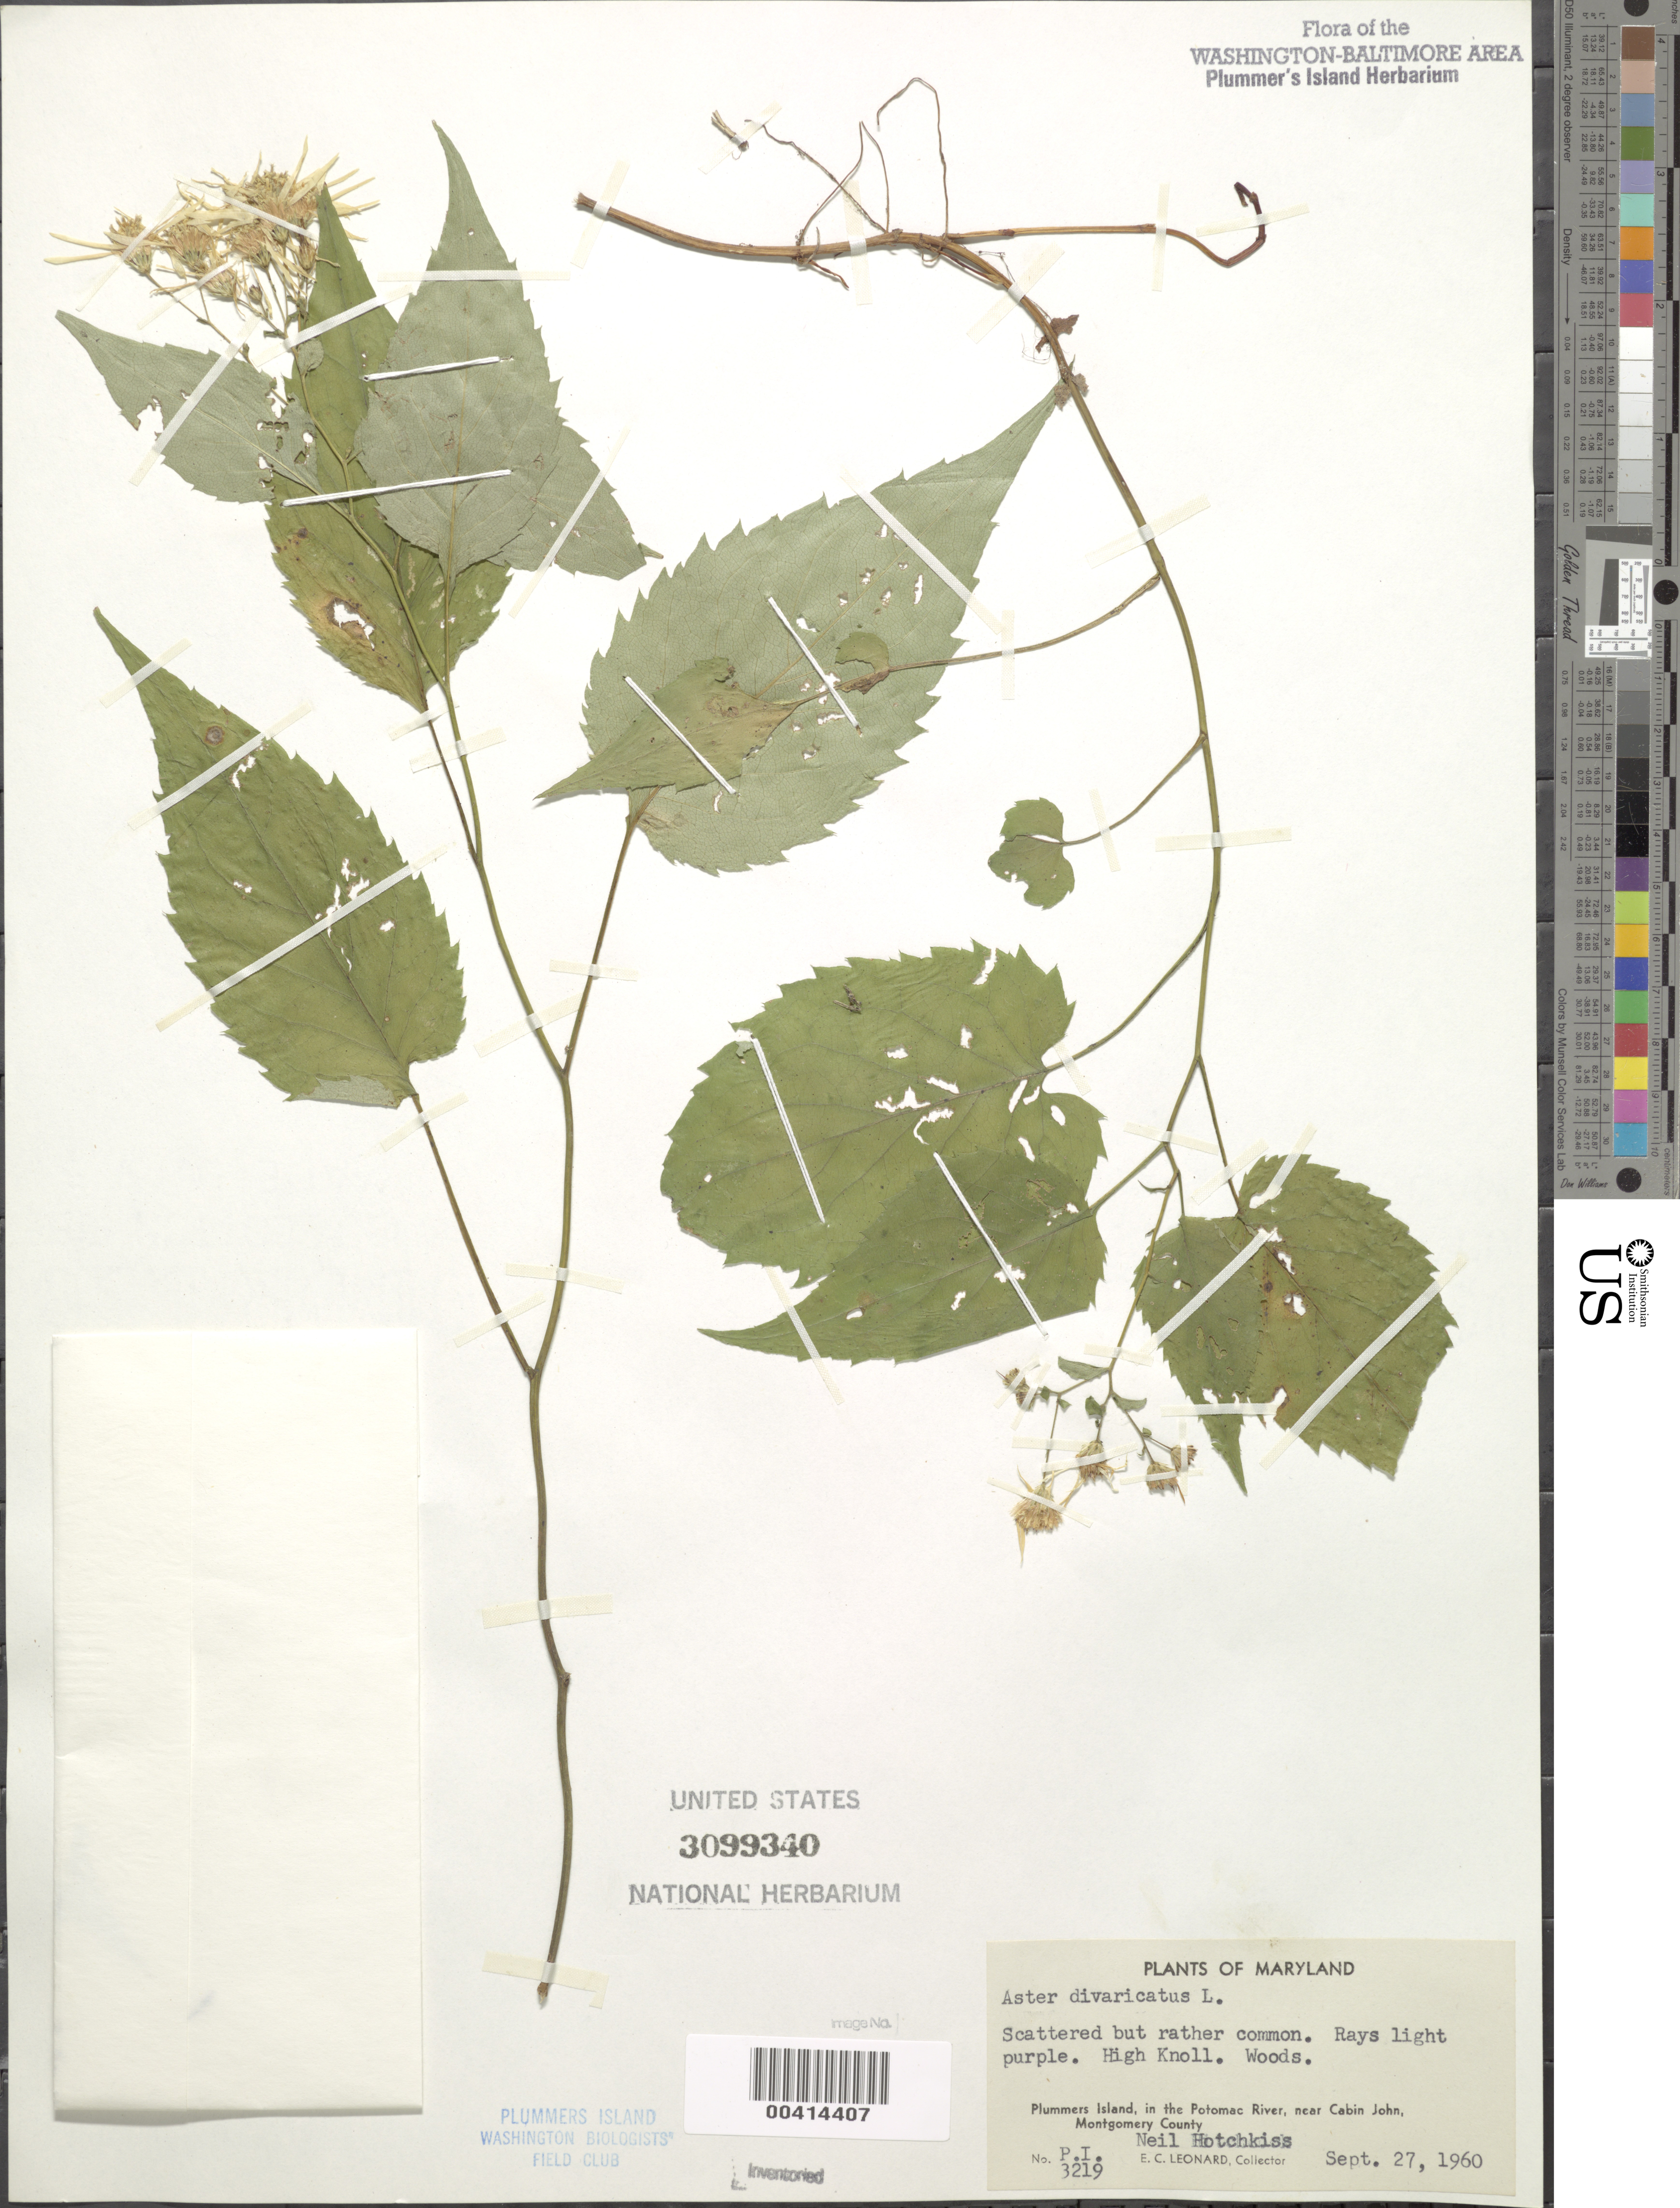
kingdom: Plantae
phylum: Tracheophyta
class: Magnoliopsida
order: Asterales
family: Asteraceae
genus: Eurybia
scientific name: Eurybia divaricata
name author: (L.) G.L. Nesom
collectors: E. C. Leonard & N. Hotchkiss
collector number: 3219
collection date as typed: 27 Sep 1960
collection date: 1960-09-27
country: United States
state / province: Maryland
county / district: Montgomery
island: Plummers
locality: Plummer's Island; high knoll C. & O. Canal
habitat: Woods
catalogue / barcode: US 3099340